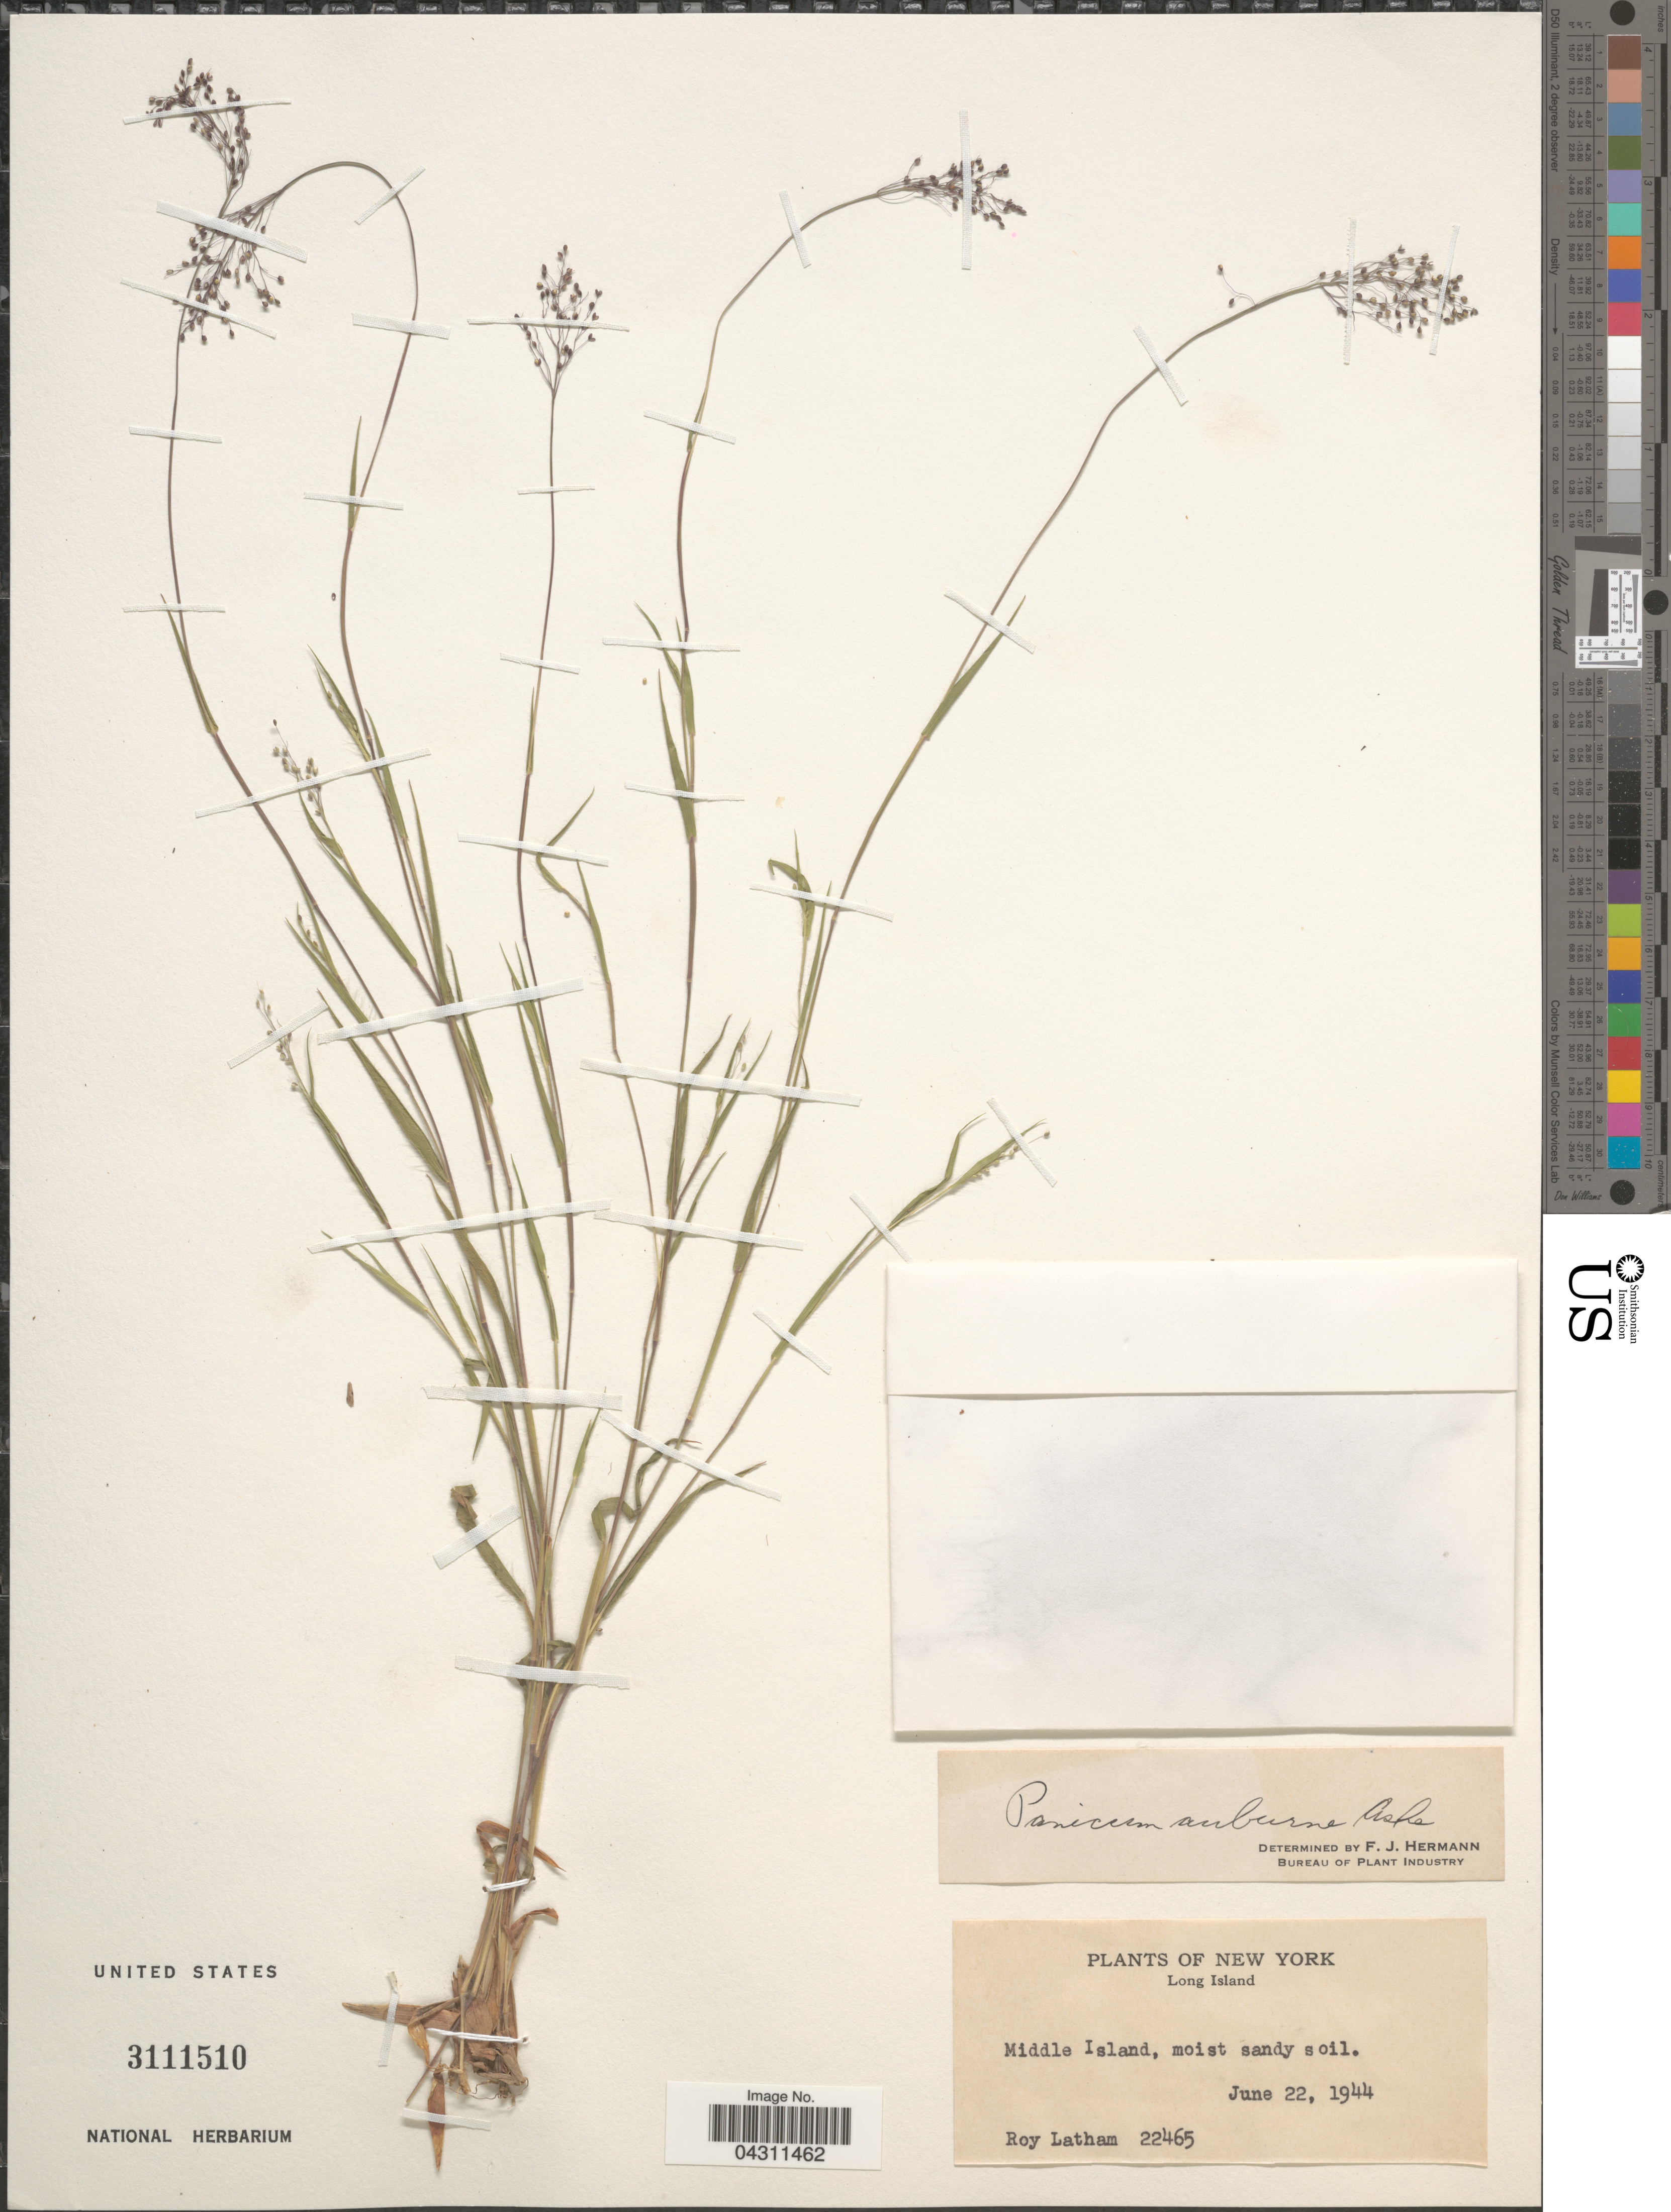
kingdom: Plantae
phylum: Tracheophyta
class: Liliopsida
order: Poales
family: Poaceae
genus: Dichanthelium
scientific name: Dichanthelium sphaerocarpon var. sphaerocarpon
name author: (Elliott) Gould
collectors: R. Latham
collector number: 22465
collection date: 1944-06-22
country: United States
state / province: New York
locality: Long Island. Middle Island, moist sandy soil.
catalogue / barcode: US 3111510